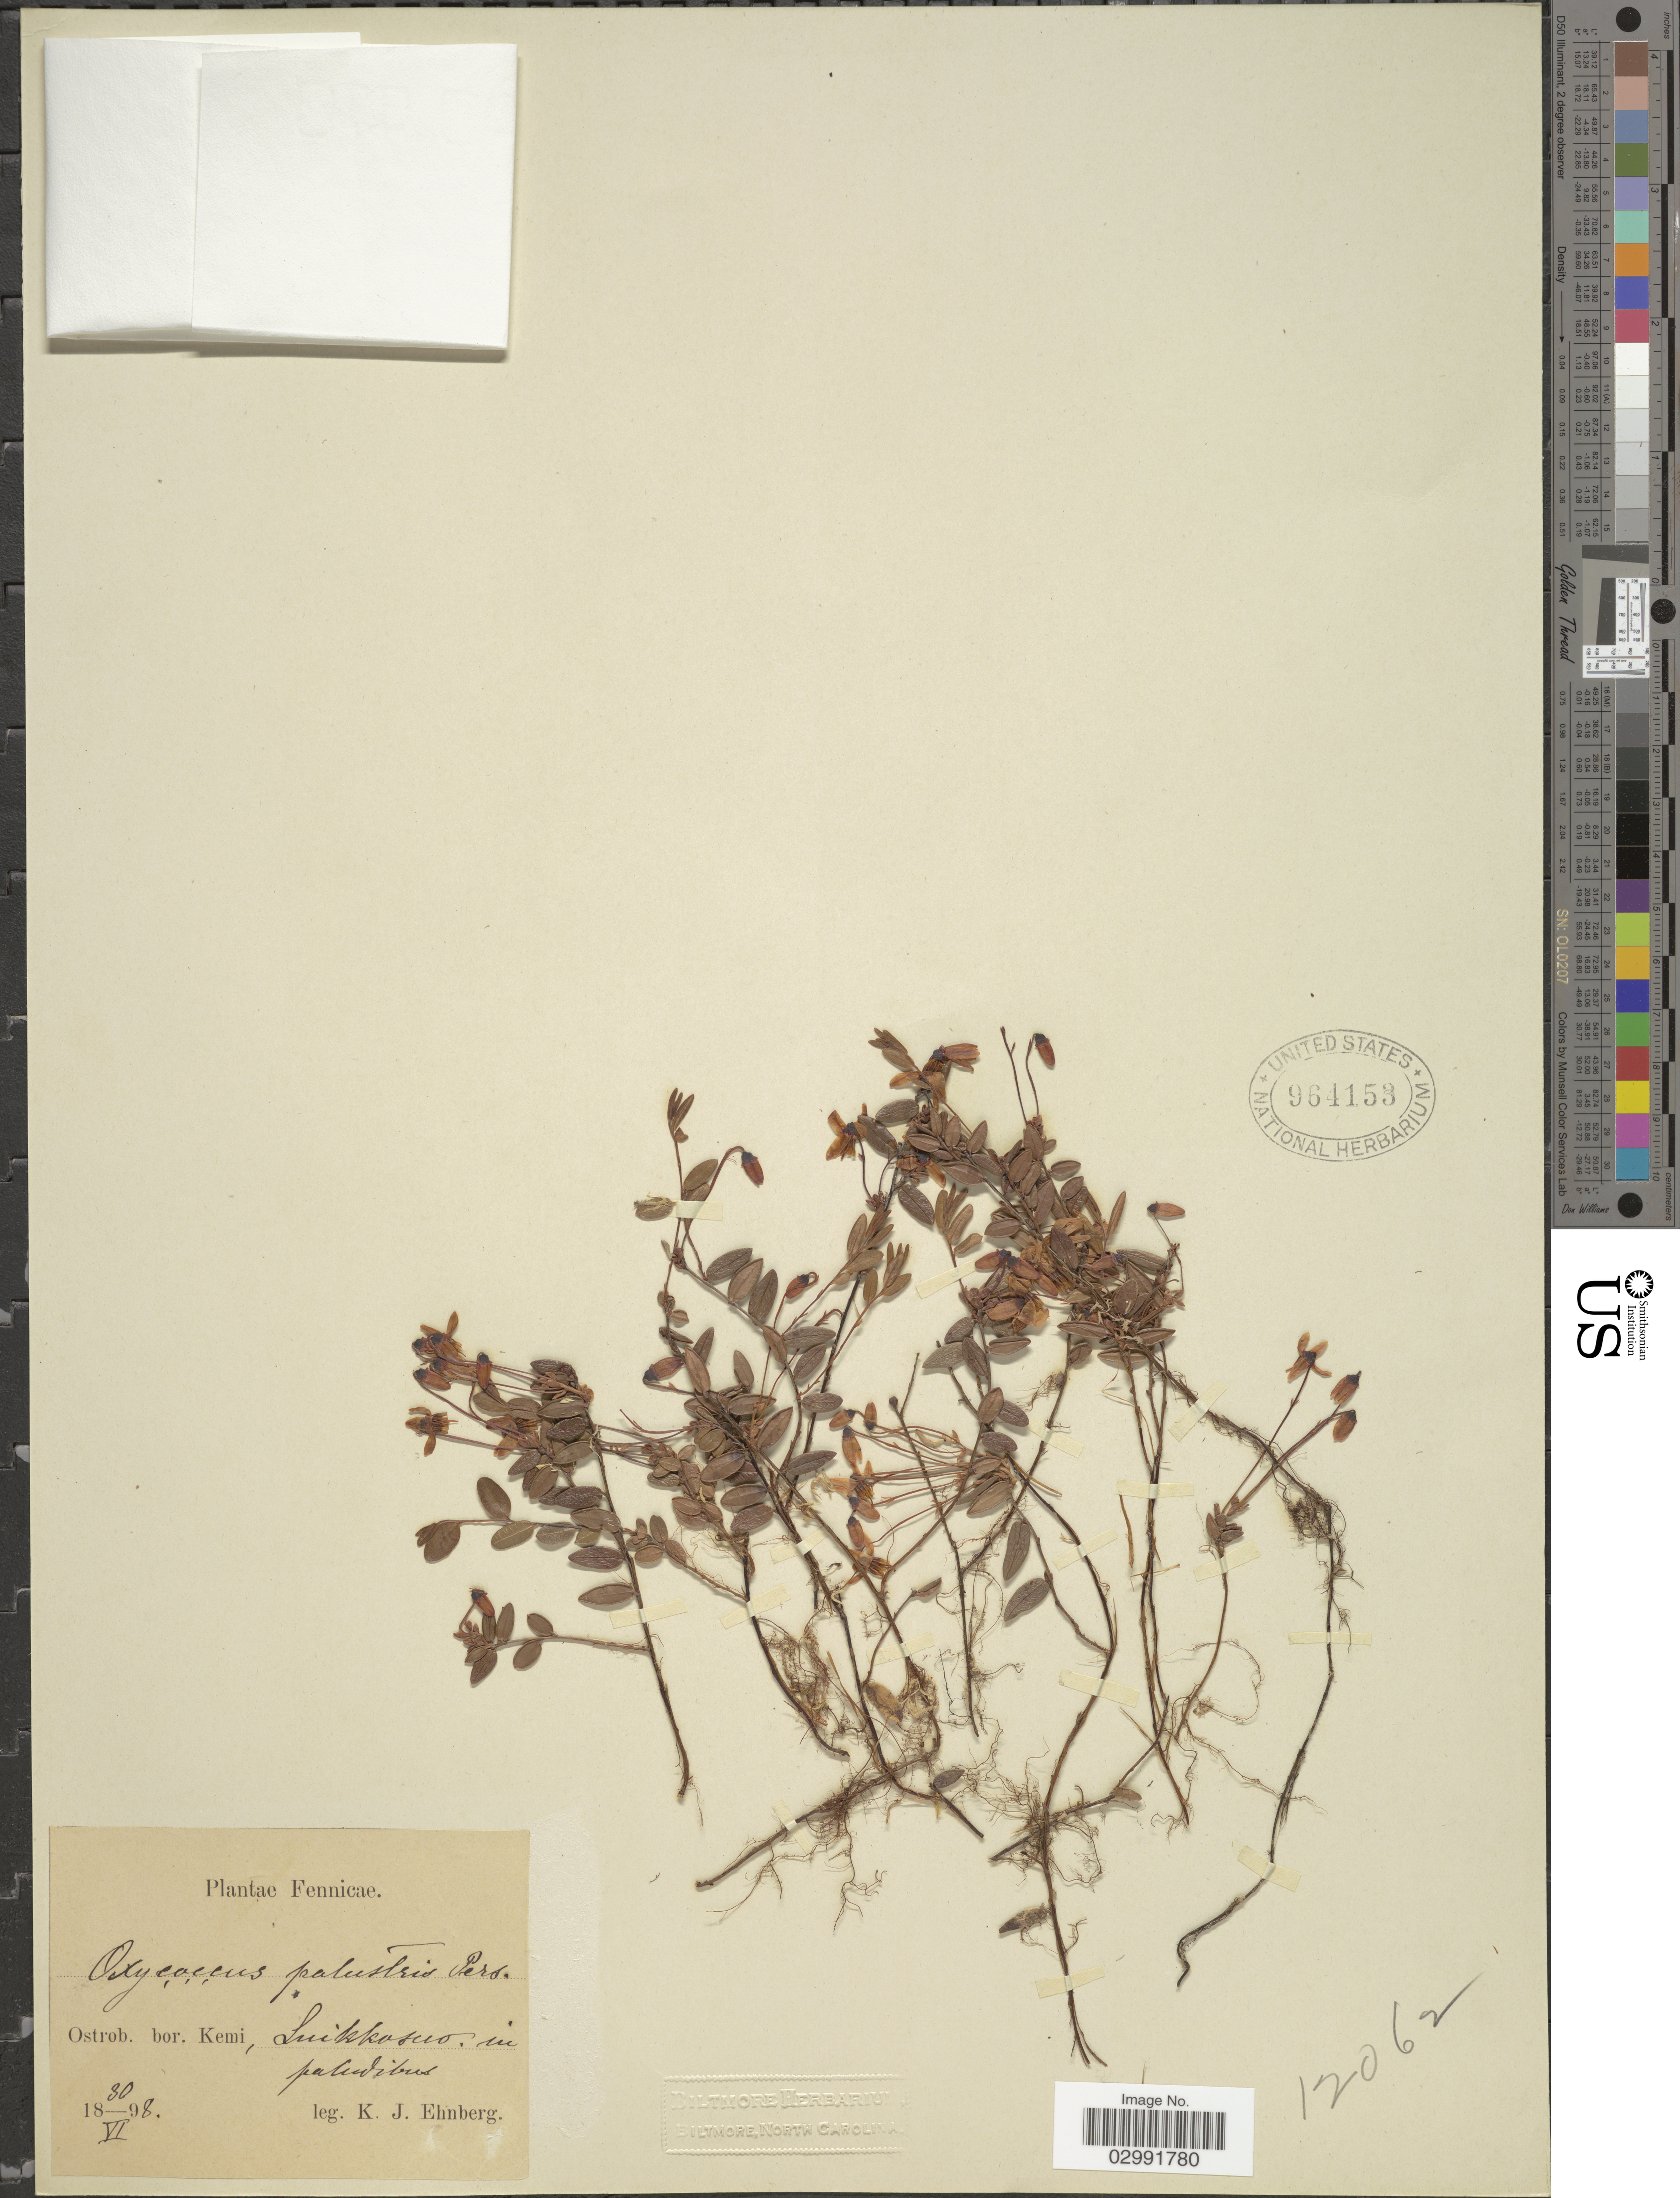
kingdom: Plantae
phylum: Tracheophyta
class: Magnoliopsida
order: Ericales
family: Ericaceae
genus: Vaccinium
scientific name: Vaccinium oxycoccos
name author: L.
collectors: K. Ehnberg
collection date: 1898-06-30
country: Finland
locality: Ostrob. bor. Kemi, Luikkosuo in paludibus.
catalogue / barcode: US 964153